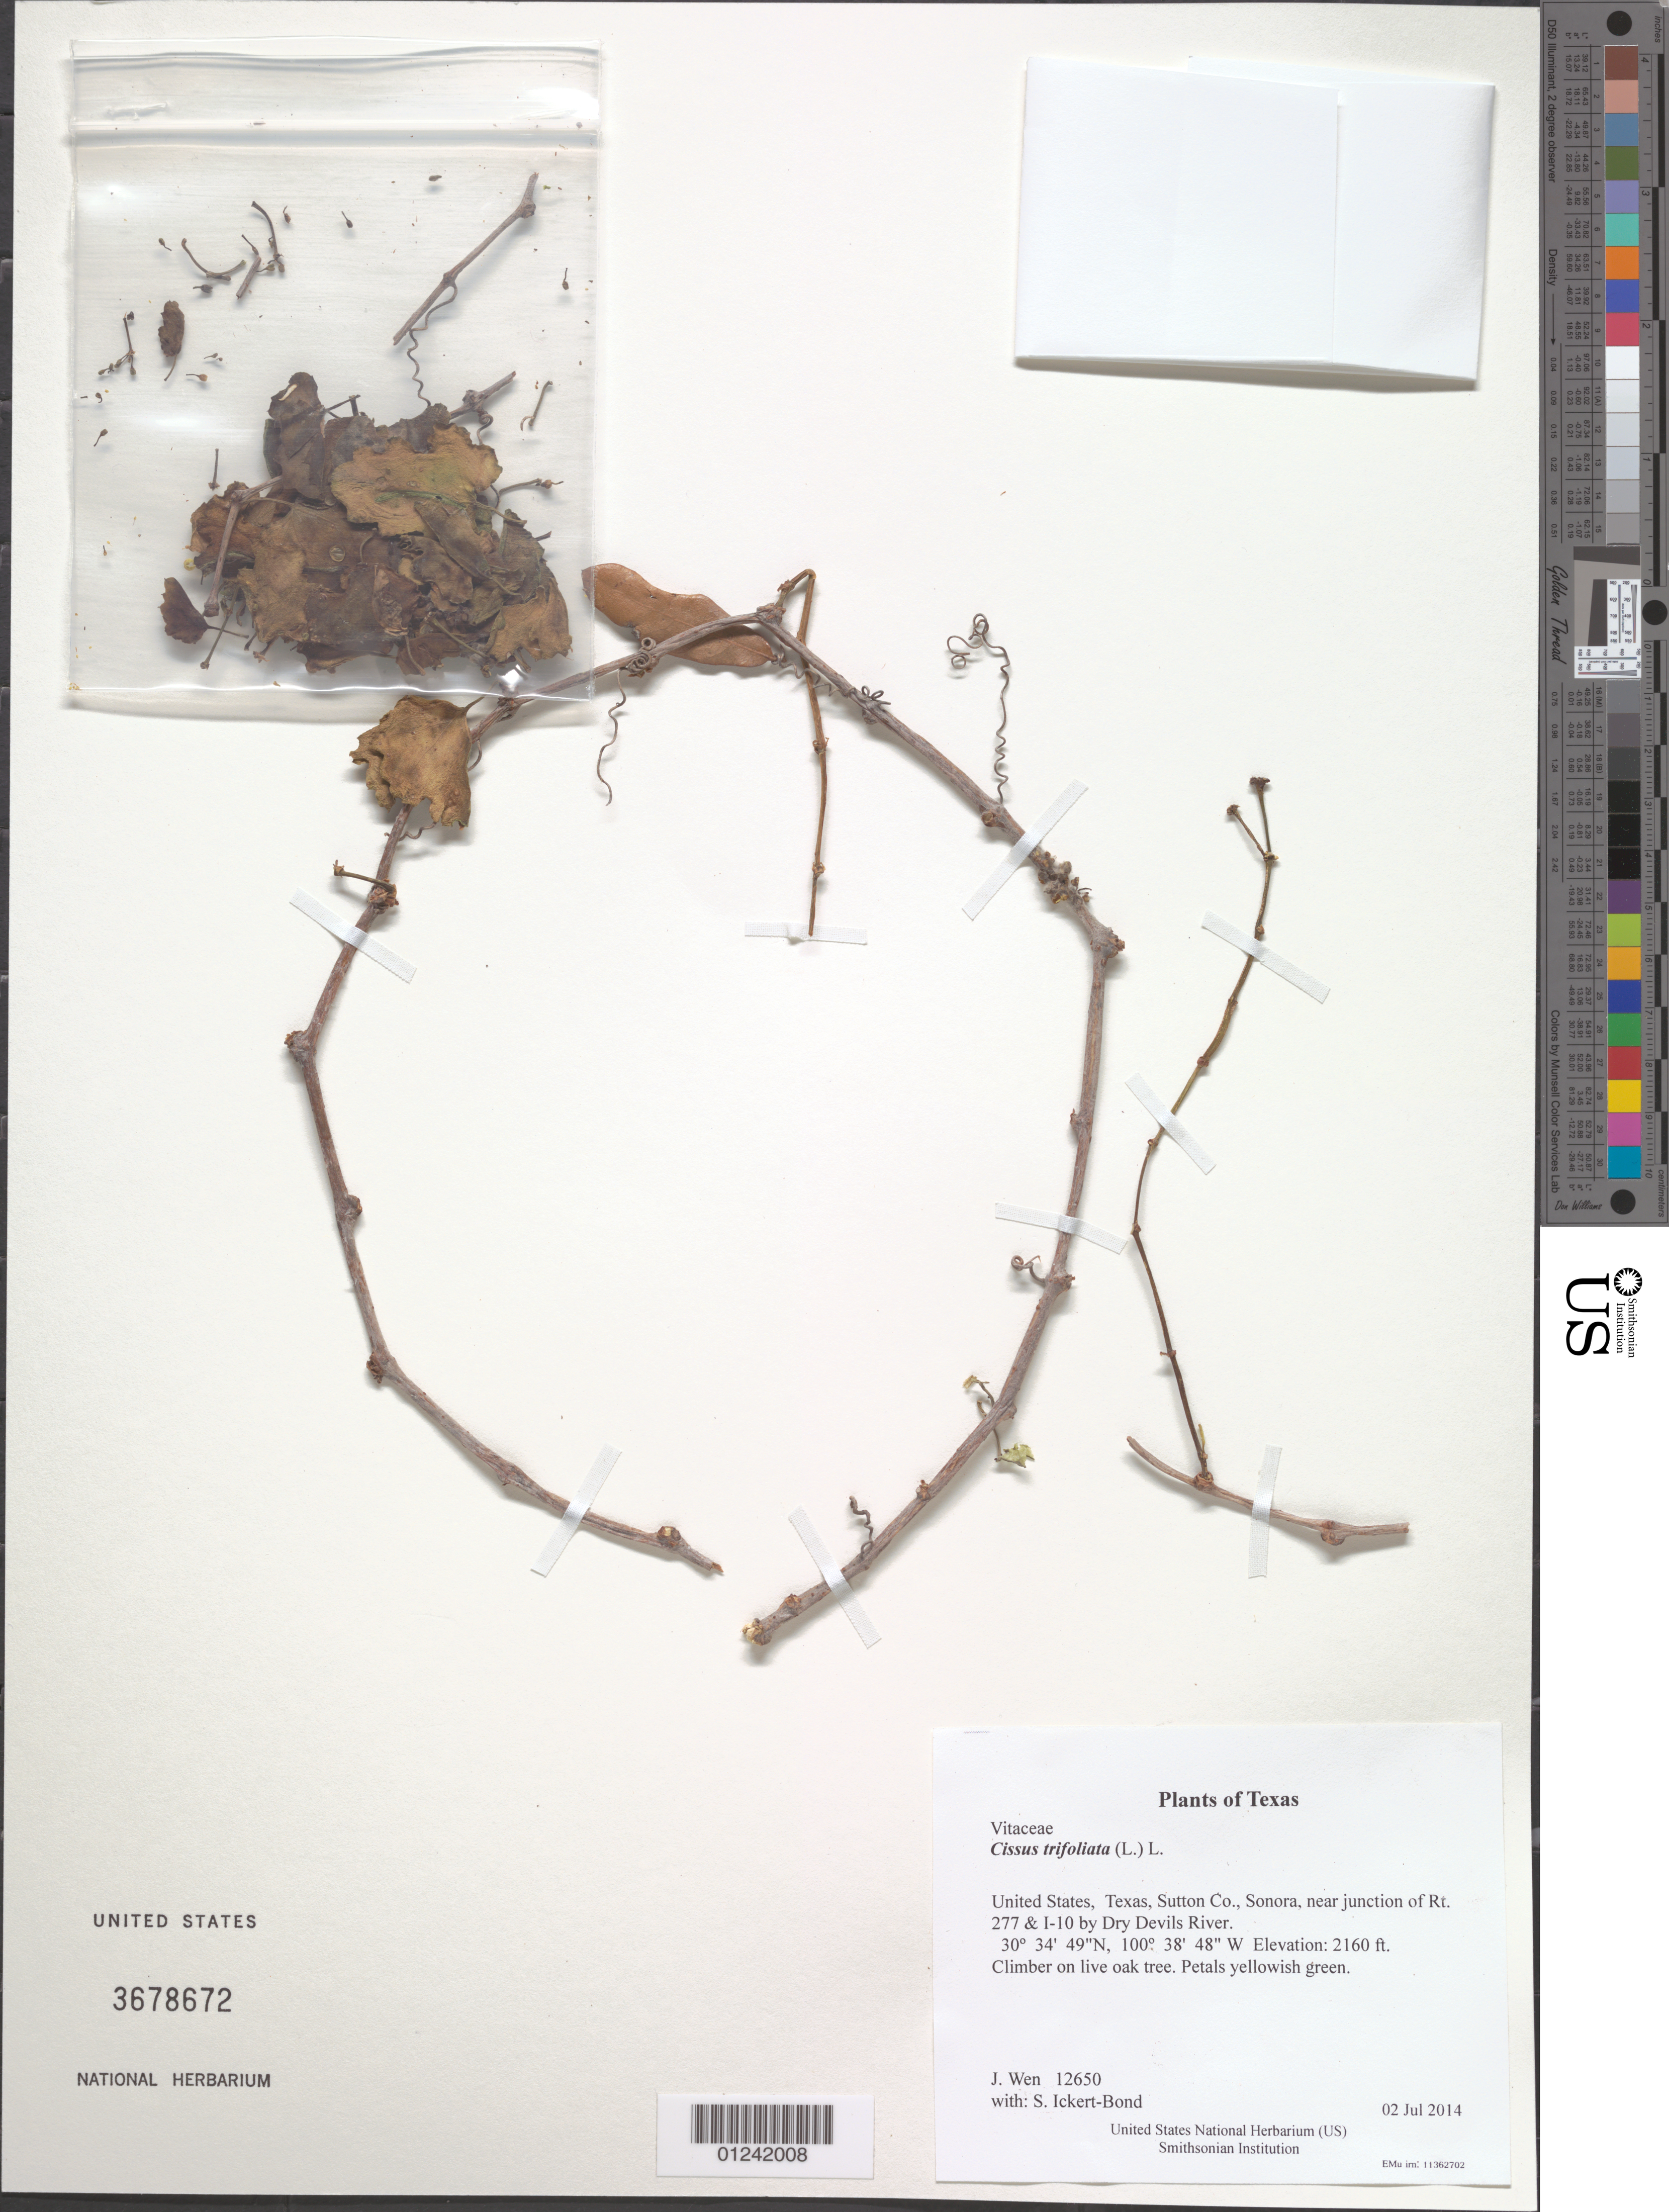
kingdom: Plantae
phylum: Tracheophyta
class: Magnoliopsida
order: Vitales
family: Vitaceae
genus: Cissus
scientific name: Cissus trifoliata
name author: (L.) L.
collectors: J. Wen & S. Ickert-Bond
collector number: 12650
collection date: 2014-07-02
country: United States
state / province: Texas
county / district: Sutton Co.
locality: Sonora, near junction of Rt. 277 & I-10 by Dry Devils River.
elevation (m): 658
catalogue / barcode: US 3678672